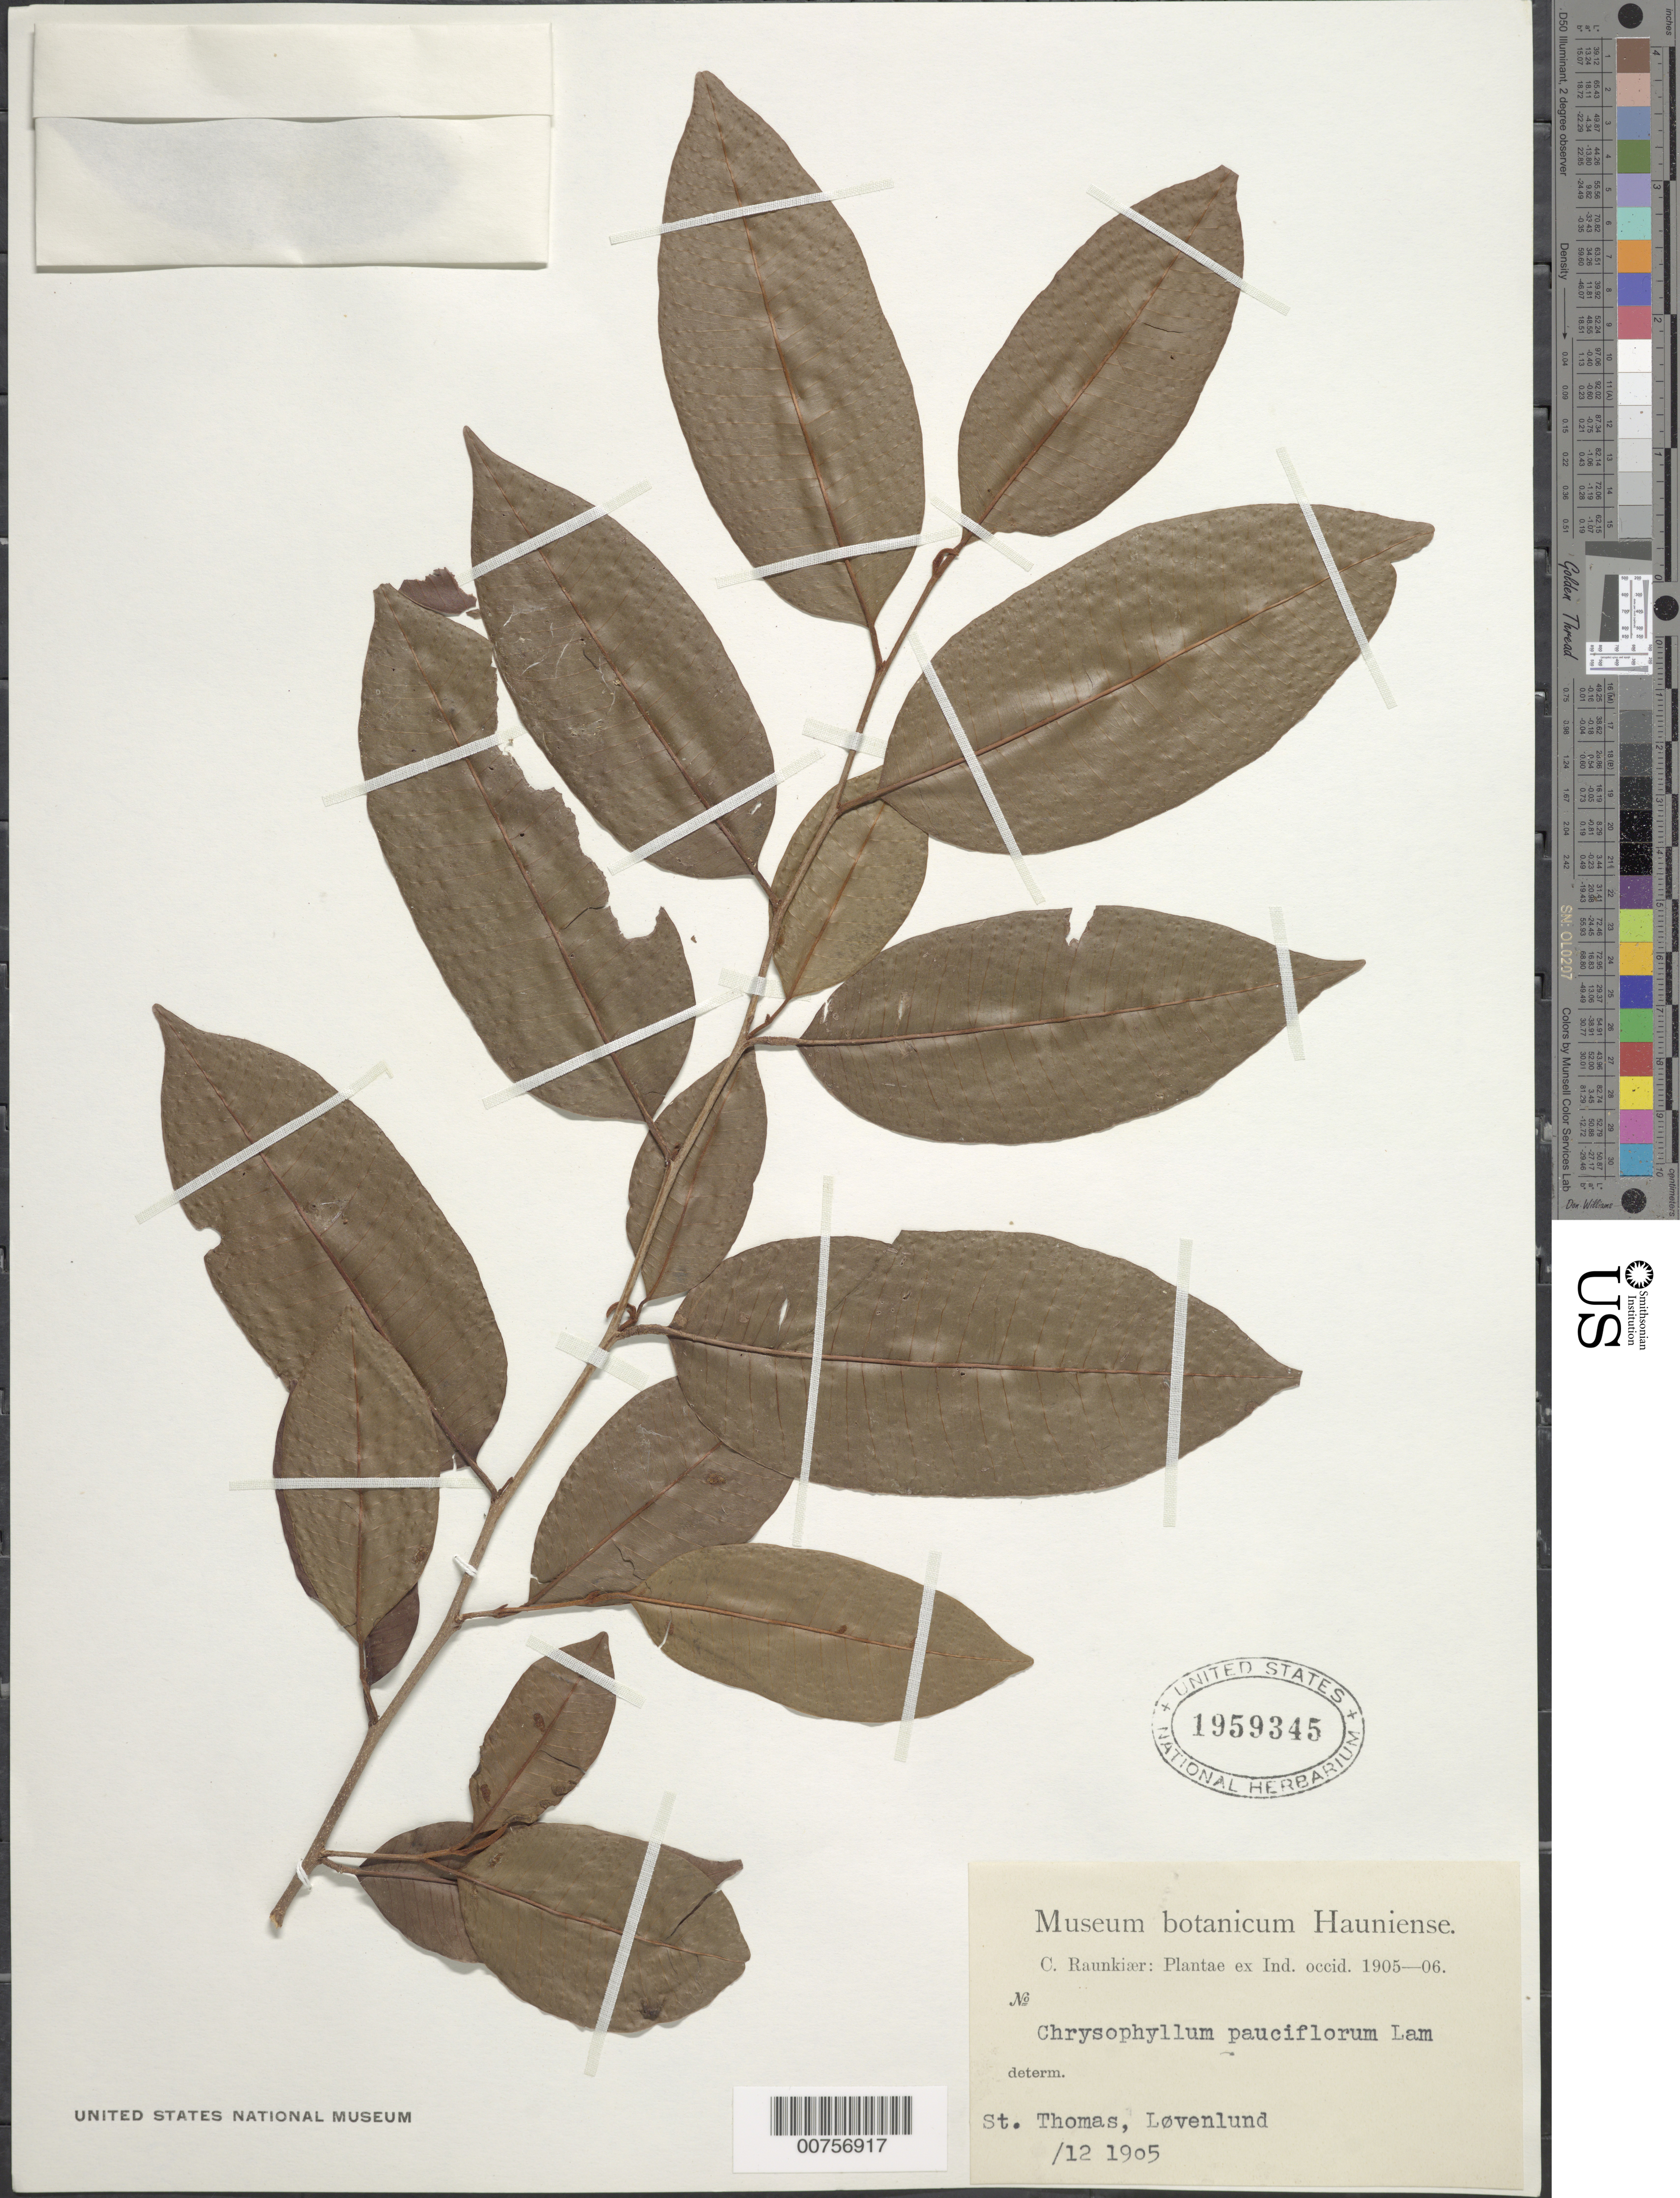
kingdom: Plantae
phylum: Tracheophyta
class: Magnoliopsida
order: Ericales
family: Sapotaceae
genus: Chrysophyllum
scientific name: Chrysophyllum pauciflorum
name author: Lam.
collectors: C. Raunkiær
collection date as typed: Dec 1905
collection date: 1905-12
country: U.S. Virgin Islands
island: St. Thomas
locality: Løvenlund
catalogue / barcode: US 1959345